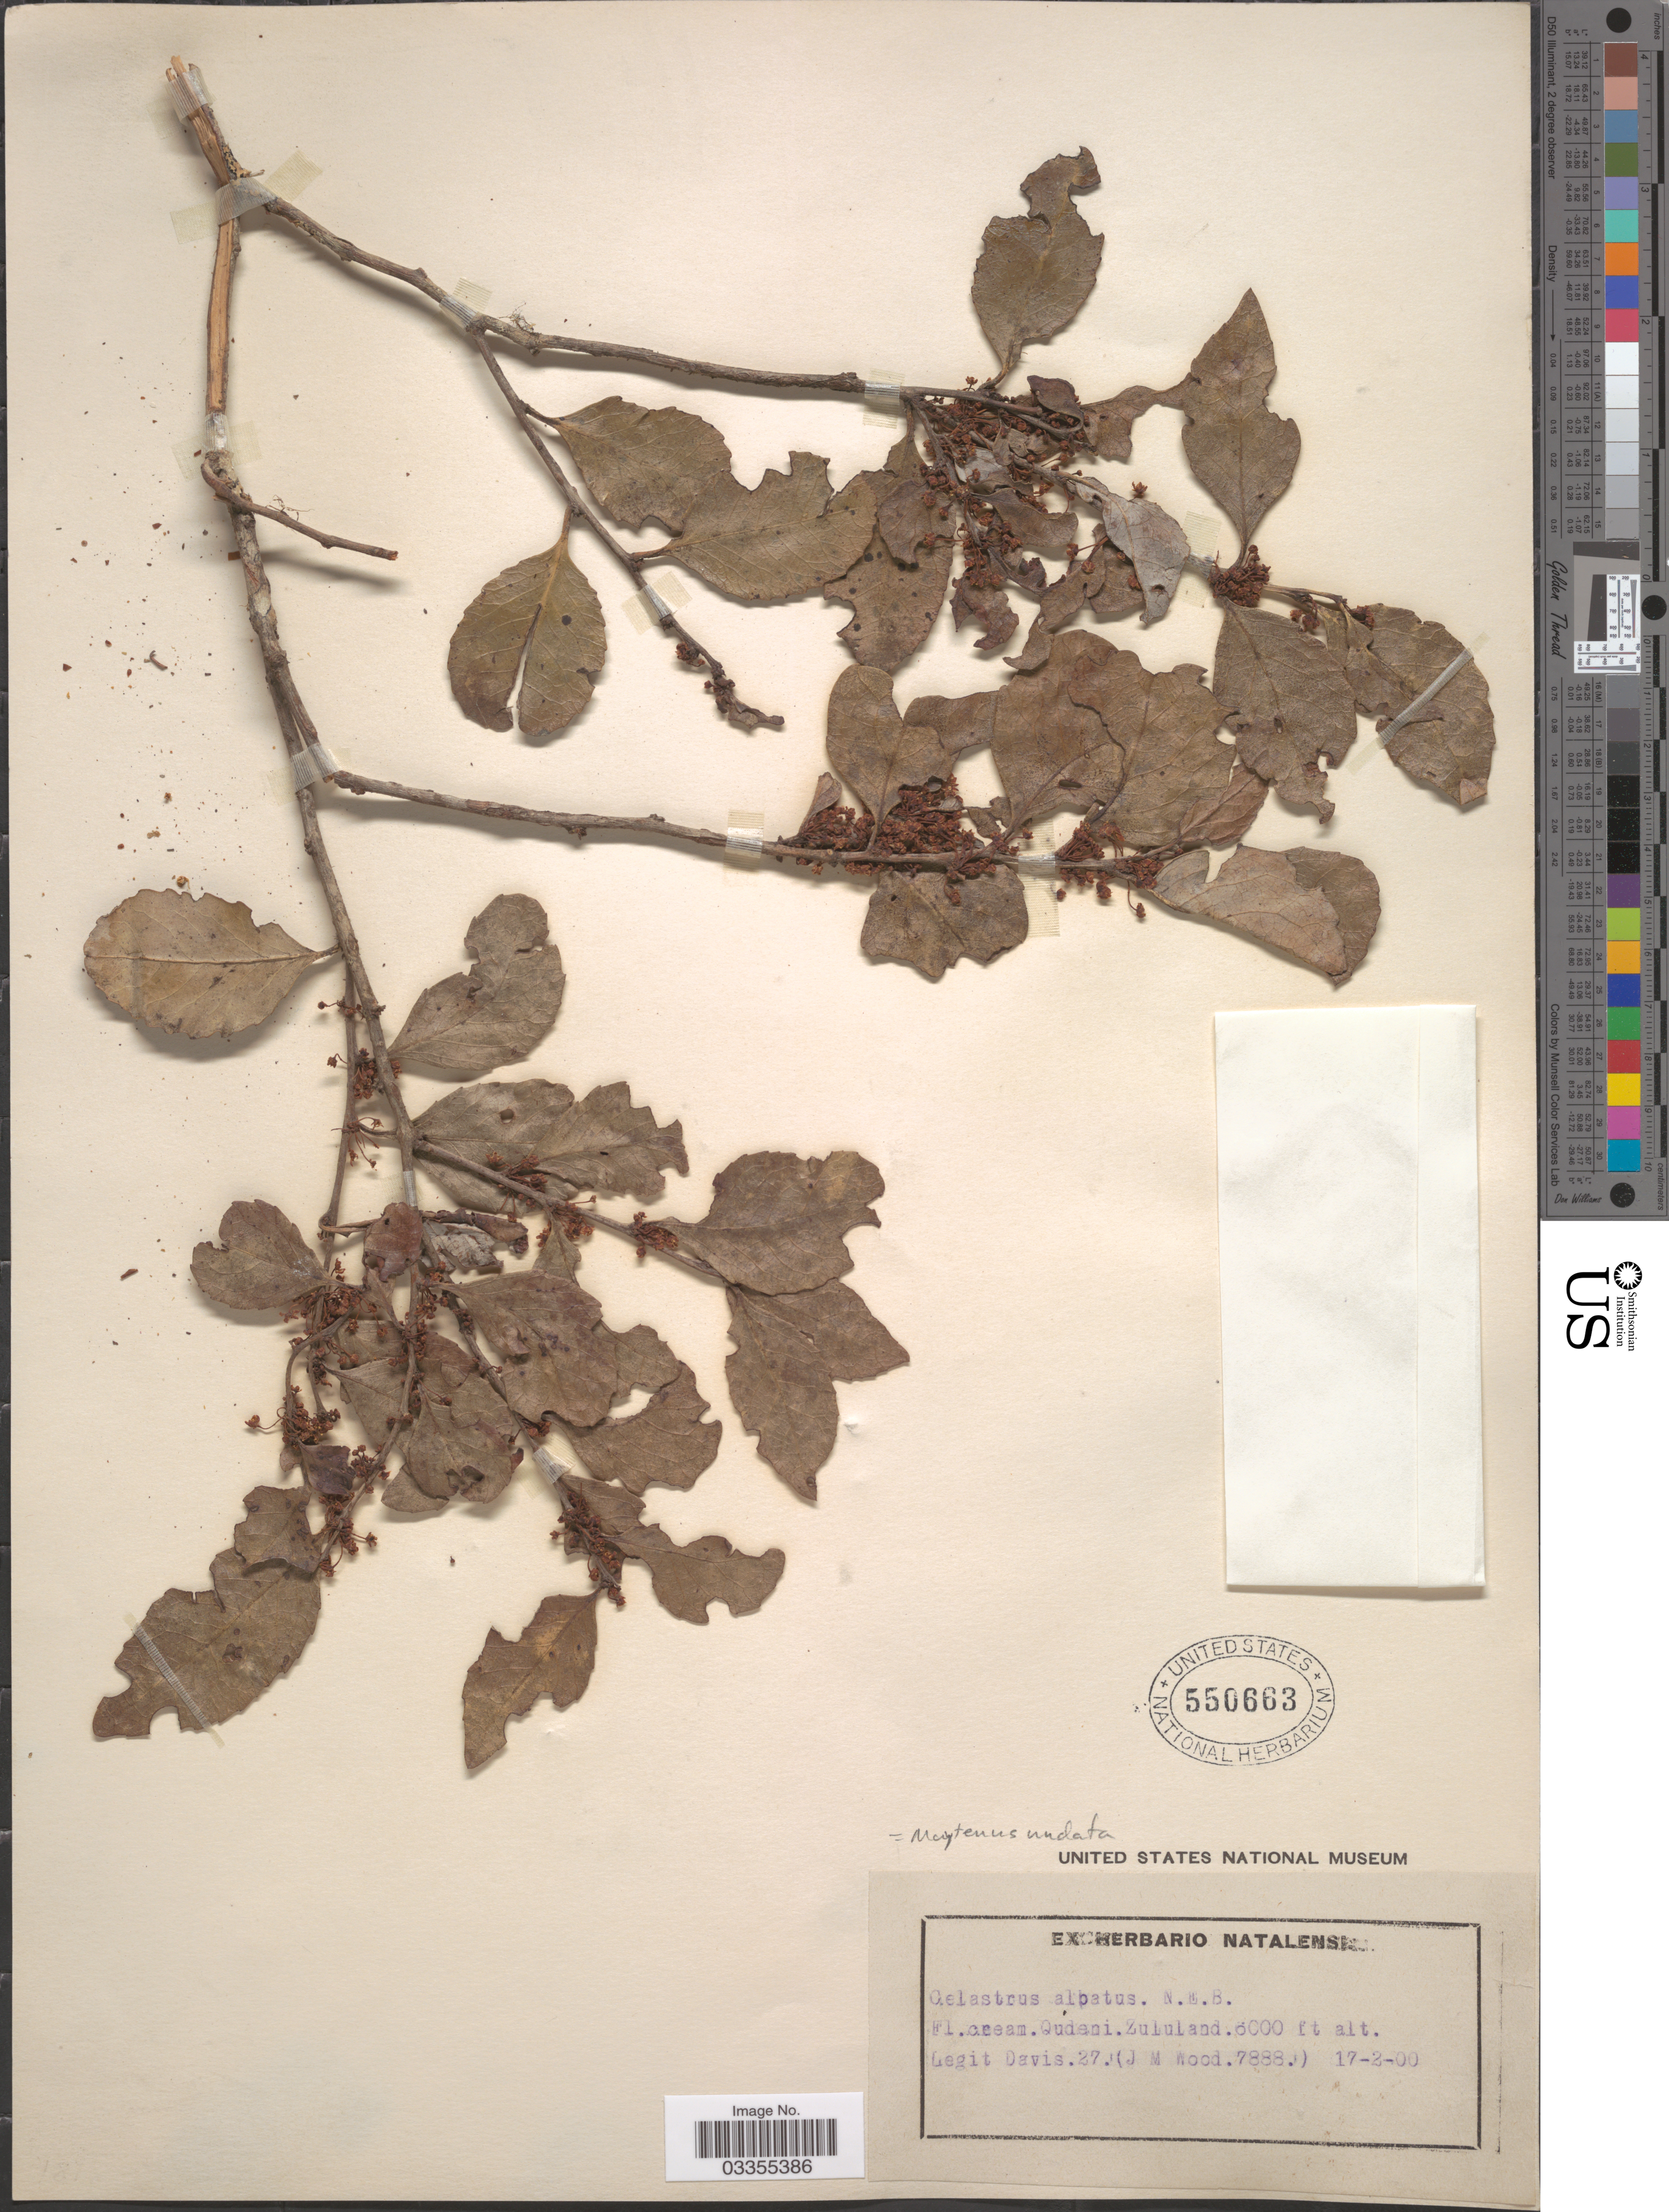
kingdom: Plantae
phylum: Tracheophyta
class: Magnoliopsida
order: Celastrales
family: Celastraceae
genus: Maytenus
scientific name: Maytenus undata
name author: (Thunb.) Blakelock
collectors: -. Davis & J. M. Wood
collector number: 27/7888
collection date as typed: Transcribed d/m/y: 17/2/0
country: South Africa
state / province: KwaZulu-Natal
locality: Qudeni. Zululand.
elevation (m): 1829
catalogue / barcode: US 550663